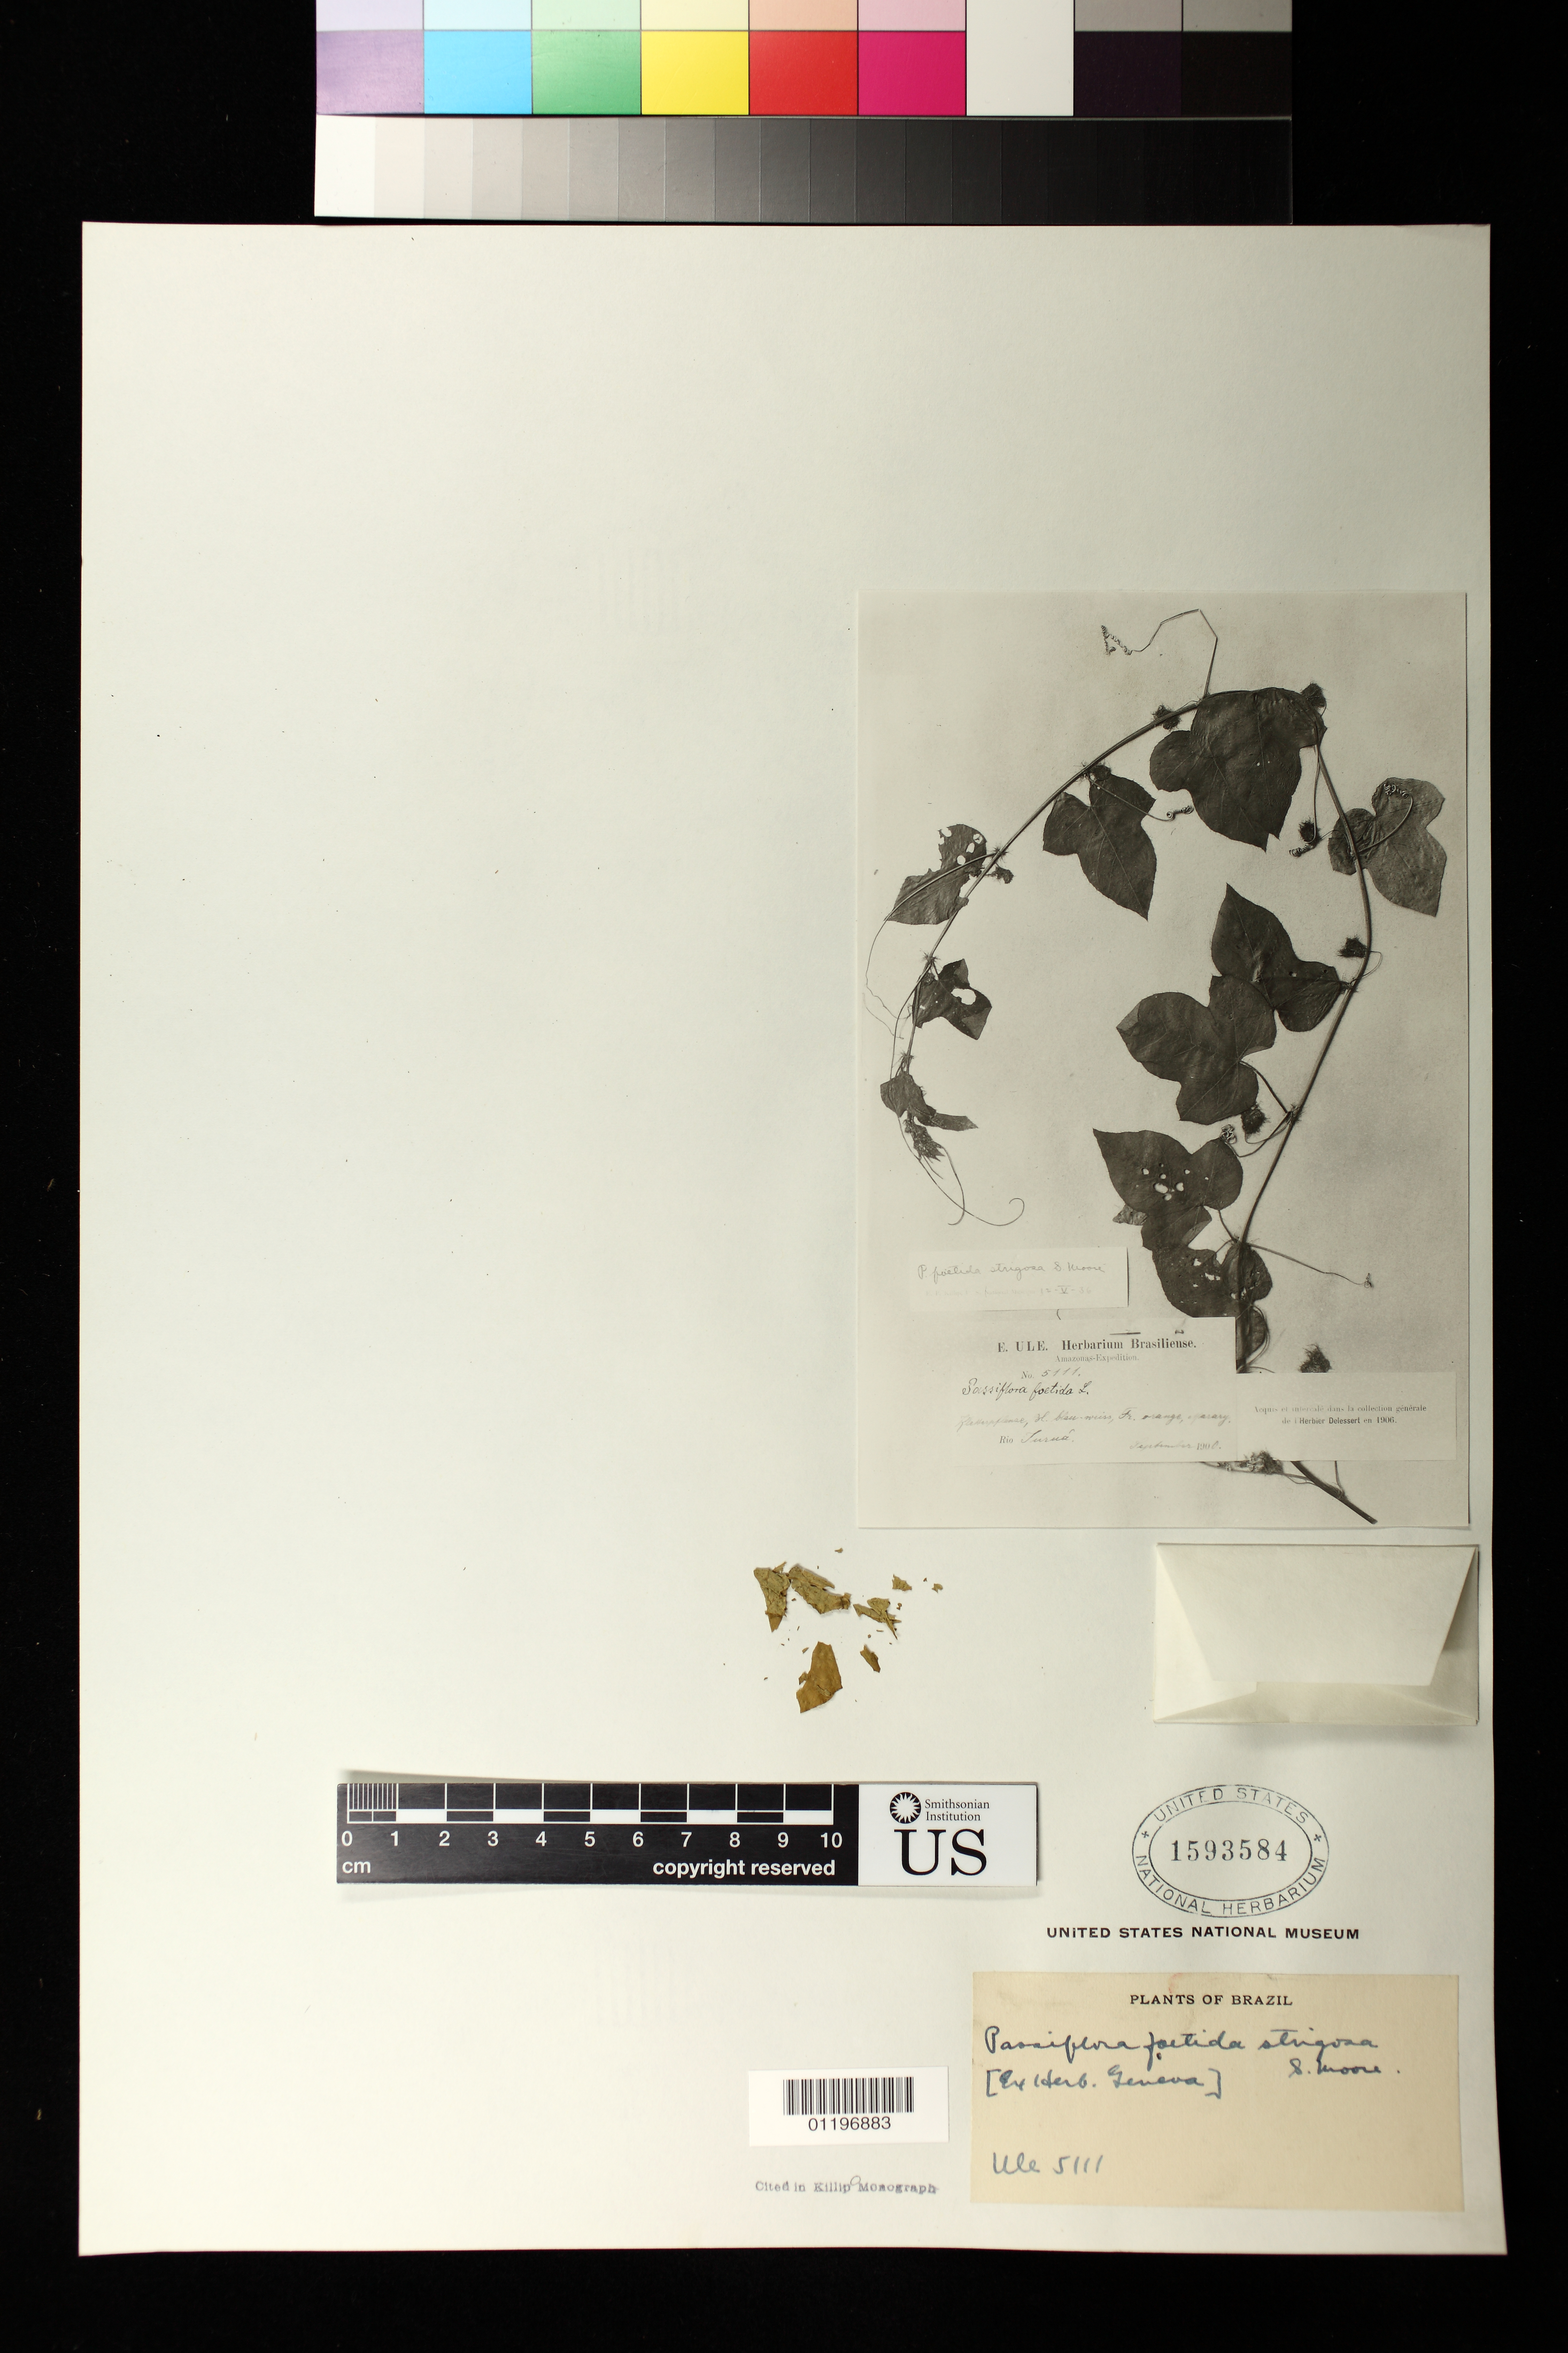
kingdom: Plantae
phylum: Tracheophyta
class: Magnoliopsida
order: Malpighiales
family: Passifloraceae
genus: Passiflora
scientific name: Passiflora foetida var. strigosa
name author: (M. Roem.) S. Moore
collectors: E. H. Ule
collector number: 5111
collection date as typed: Sep 1900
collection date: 1900-09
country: Brazil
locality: Rio Turua?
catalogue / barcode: US 1593584